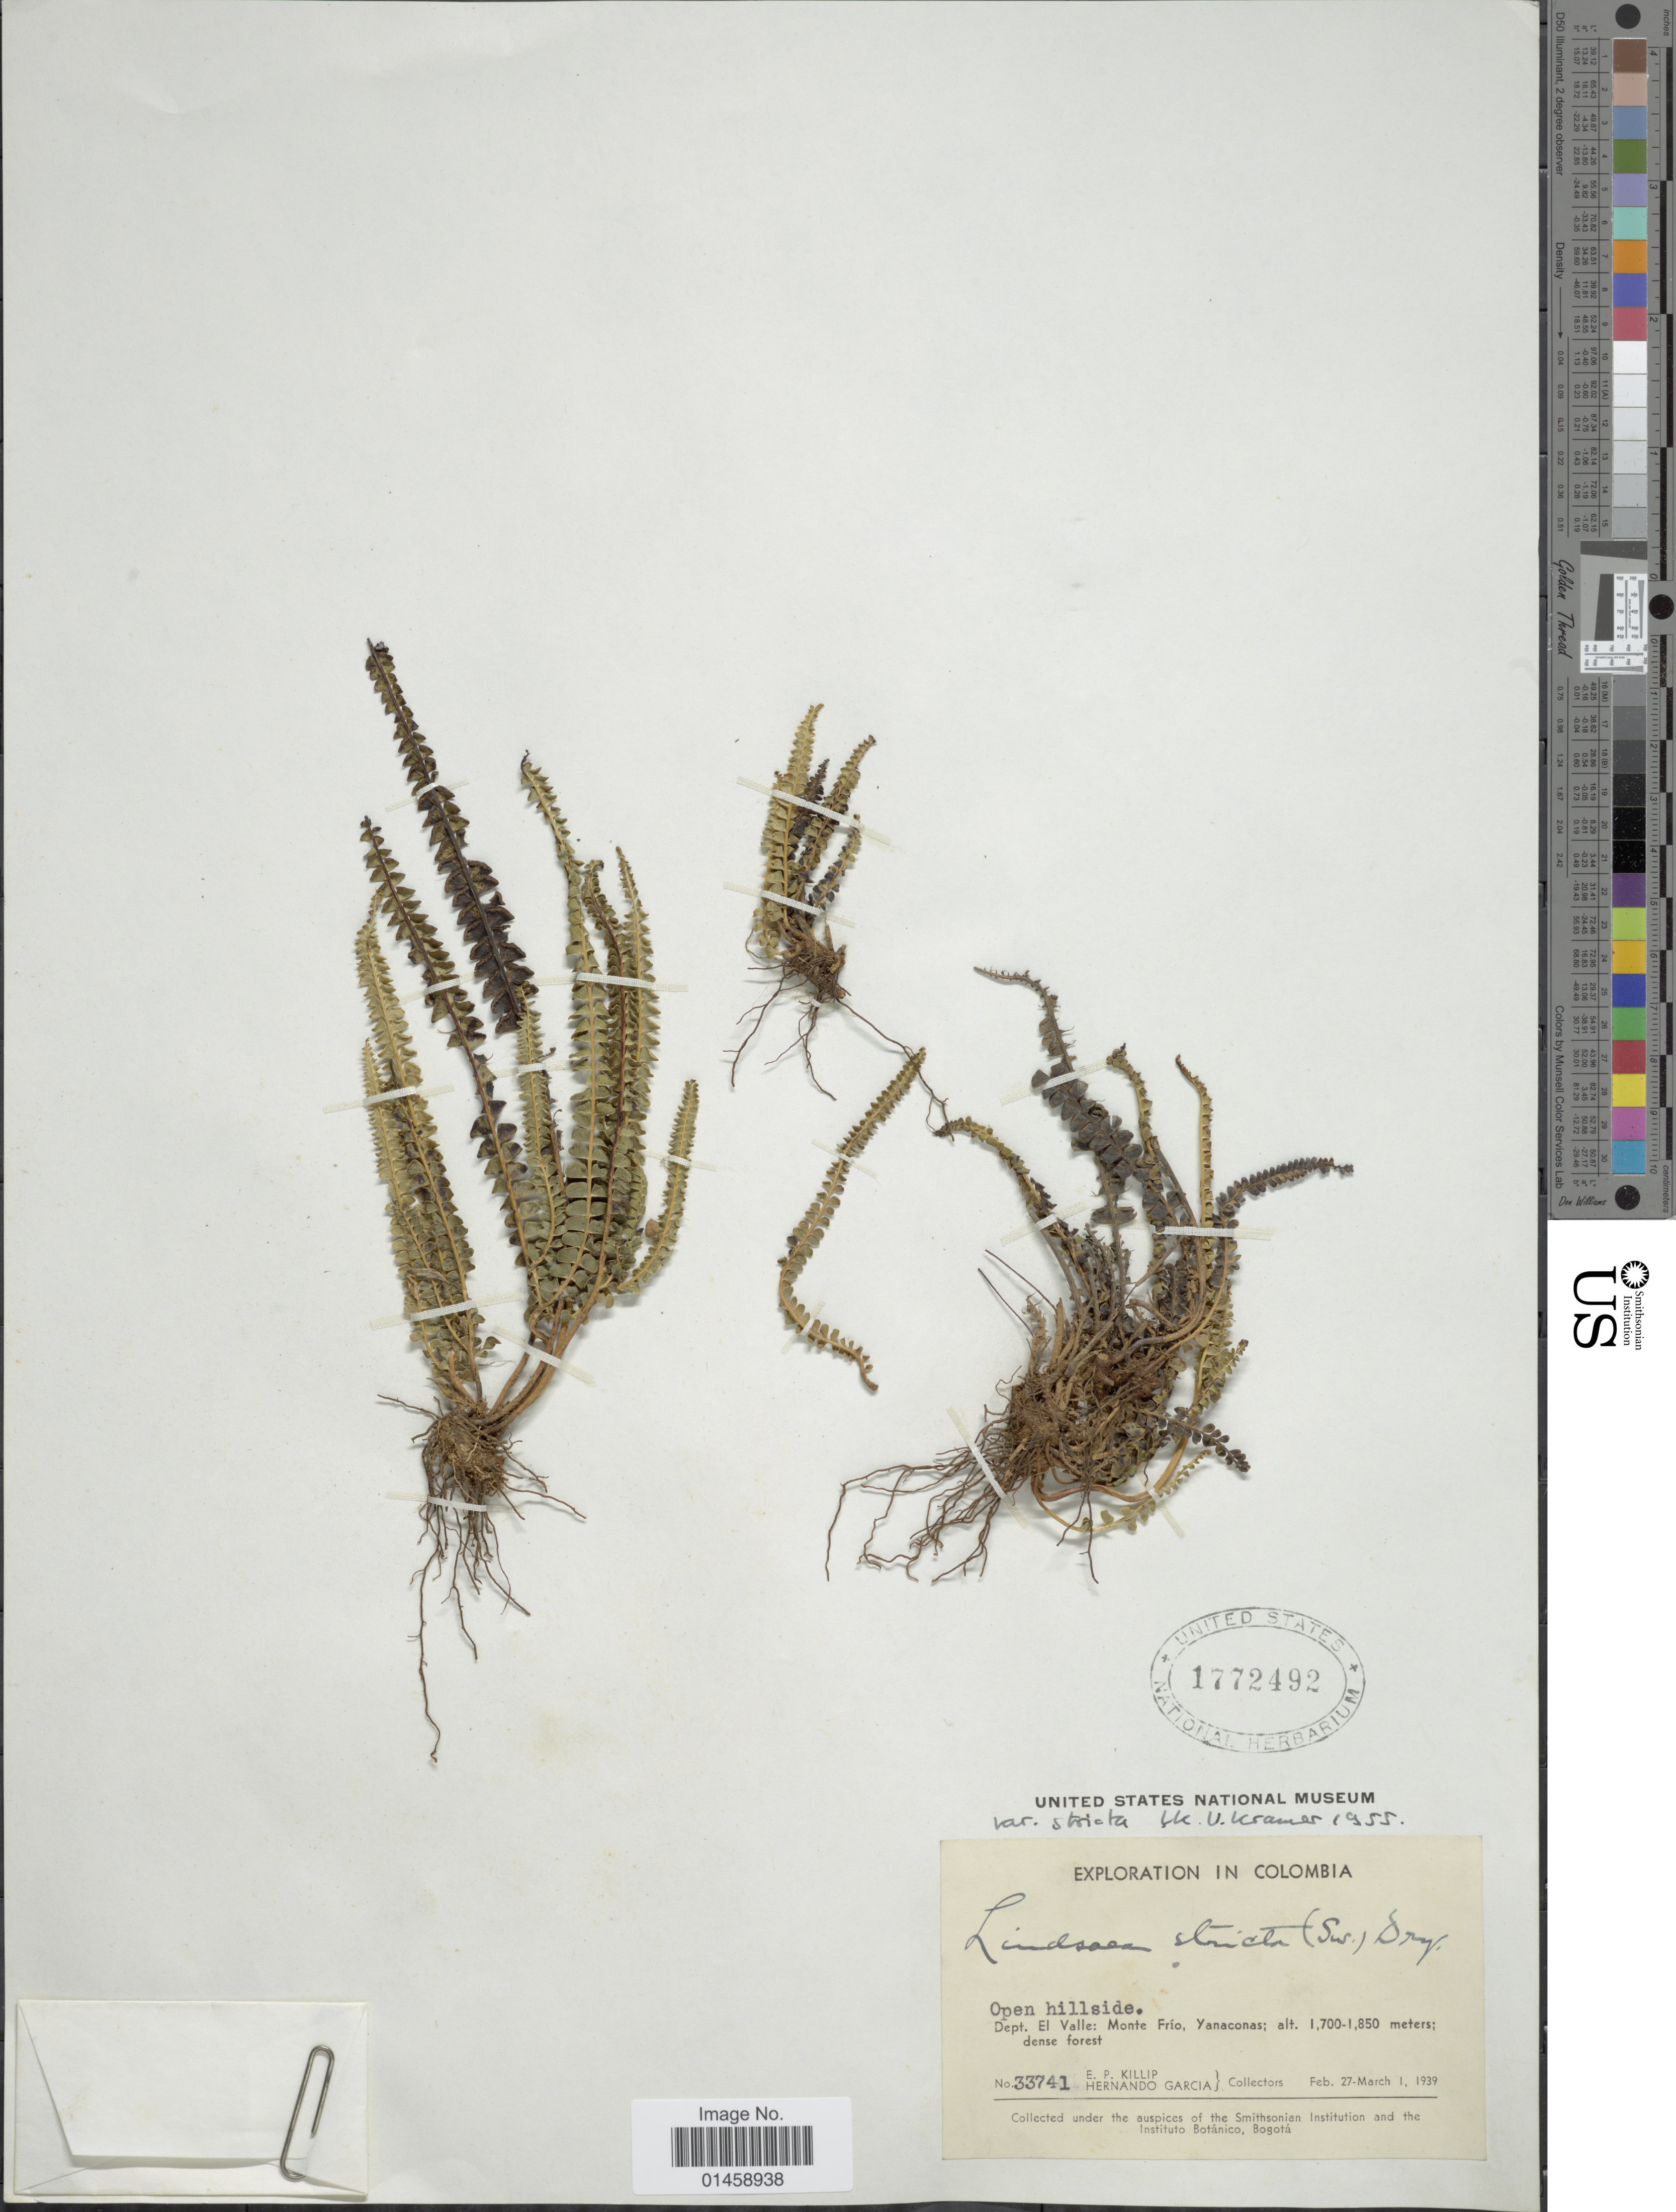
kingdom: Plantae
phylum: Tracheophyta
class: Polypodiopsida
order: Polypodiales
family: Lindsaeaceae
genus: Lindsaea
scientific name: Lindsaea stricta f. stricta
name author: (Sw.) Dryand.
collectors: E. P. Killip & H. Garcia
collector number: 33741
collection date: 1939-02-27/1939-03-01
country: Colombia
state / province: Valle del Cauca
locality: Dept. El Valle: Monte Frio, Yanaconas.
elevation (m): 1700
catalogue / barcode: US 1772492